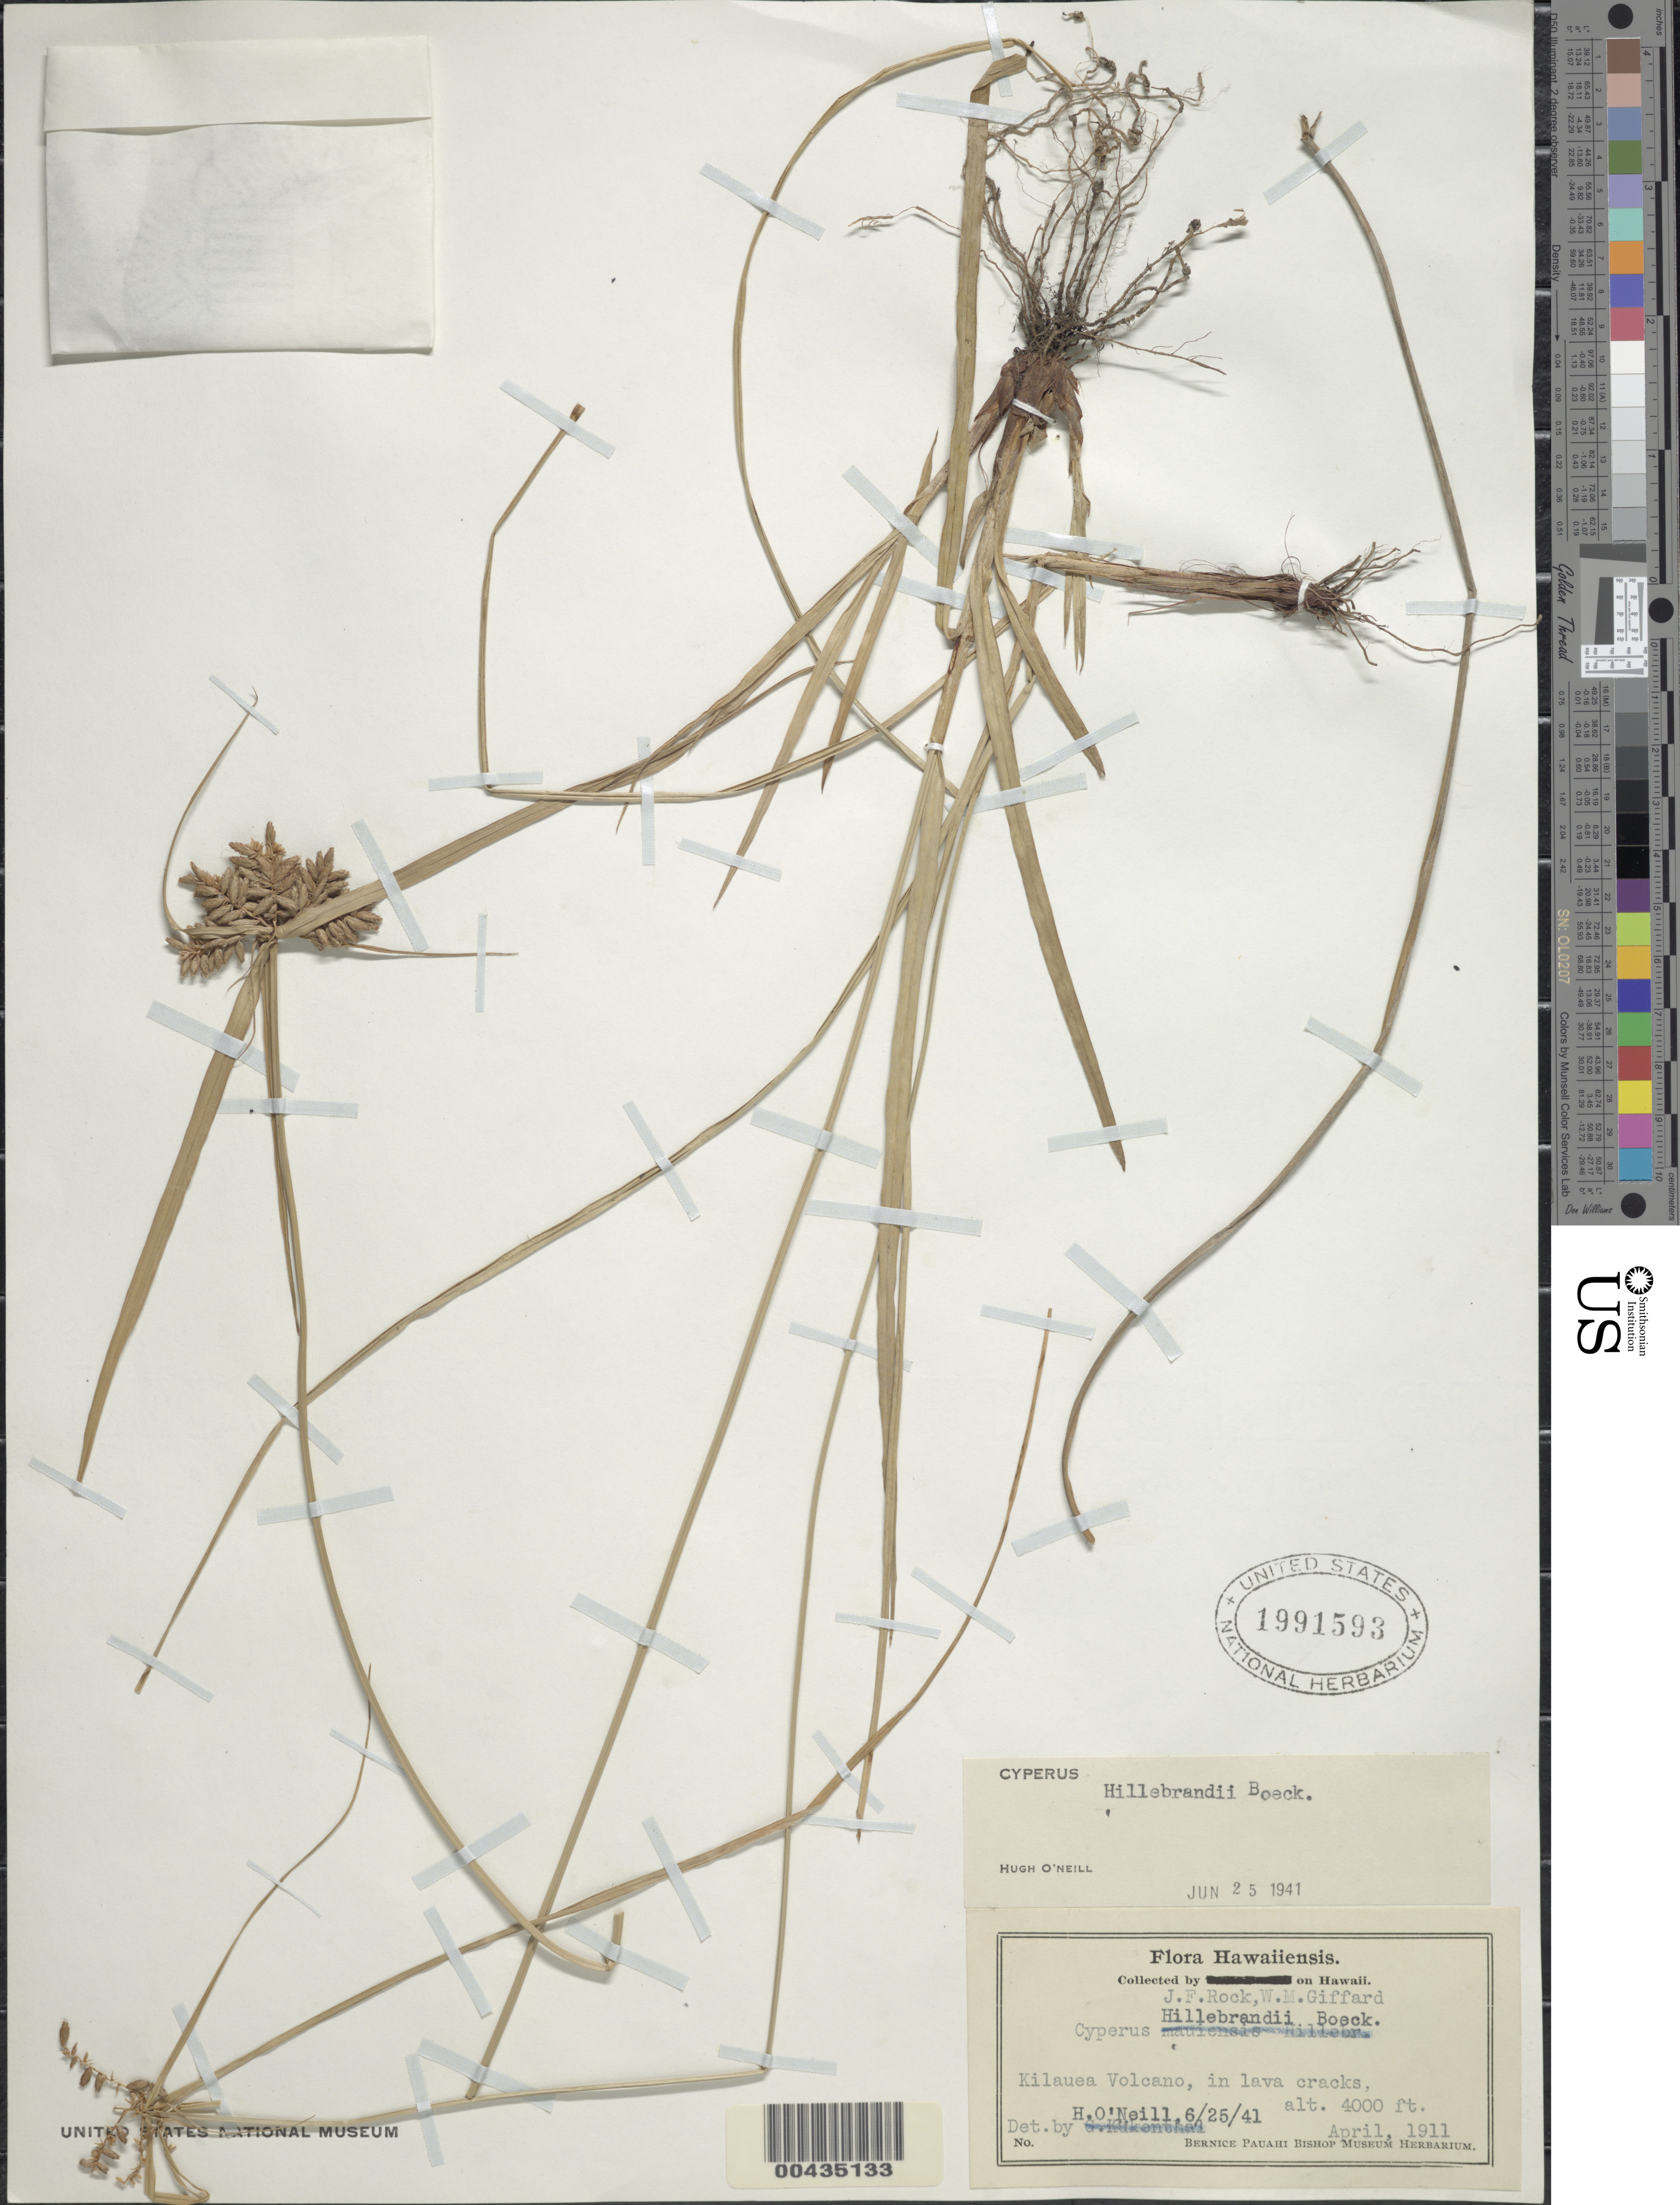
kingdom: Plantae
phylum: Tracheophyta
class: Liliopsida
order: Poales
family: Cyperaceae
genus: Cyperus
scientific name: Cyperus hillebrandii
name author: Boeckeler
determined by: O'Neill, Hugh T.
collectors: J. F. Rock & W. Giffard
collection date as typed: Apr 1911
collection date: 1911-04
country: United States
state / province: Hawaii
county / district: Hawaii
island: Hawaii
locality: Kilauea Volcano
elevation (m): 1219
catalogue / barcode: US 1991593